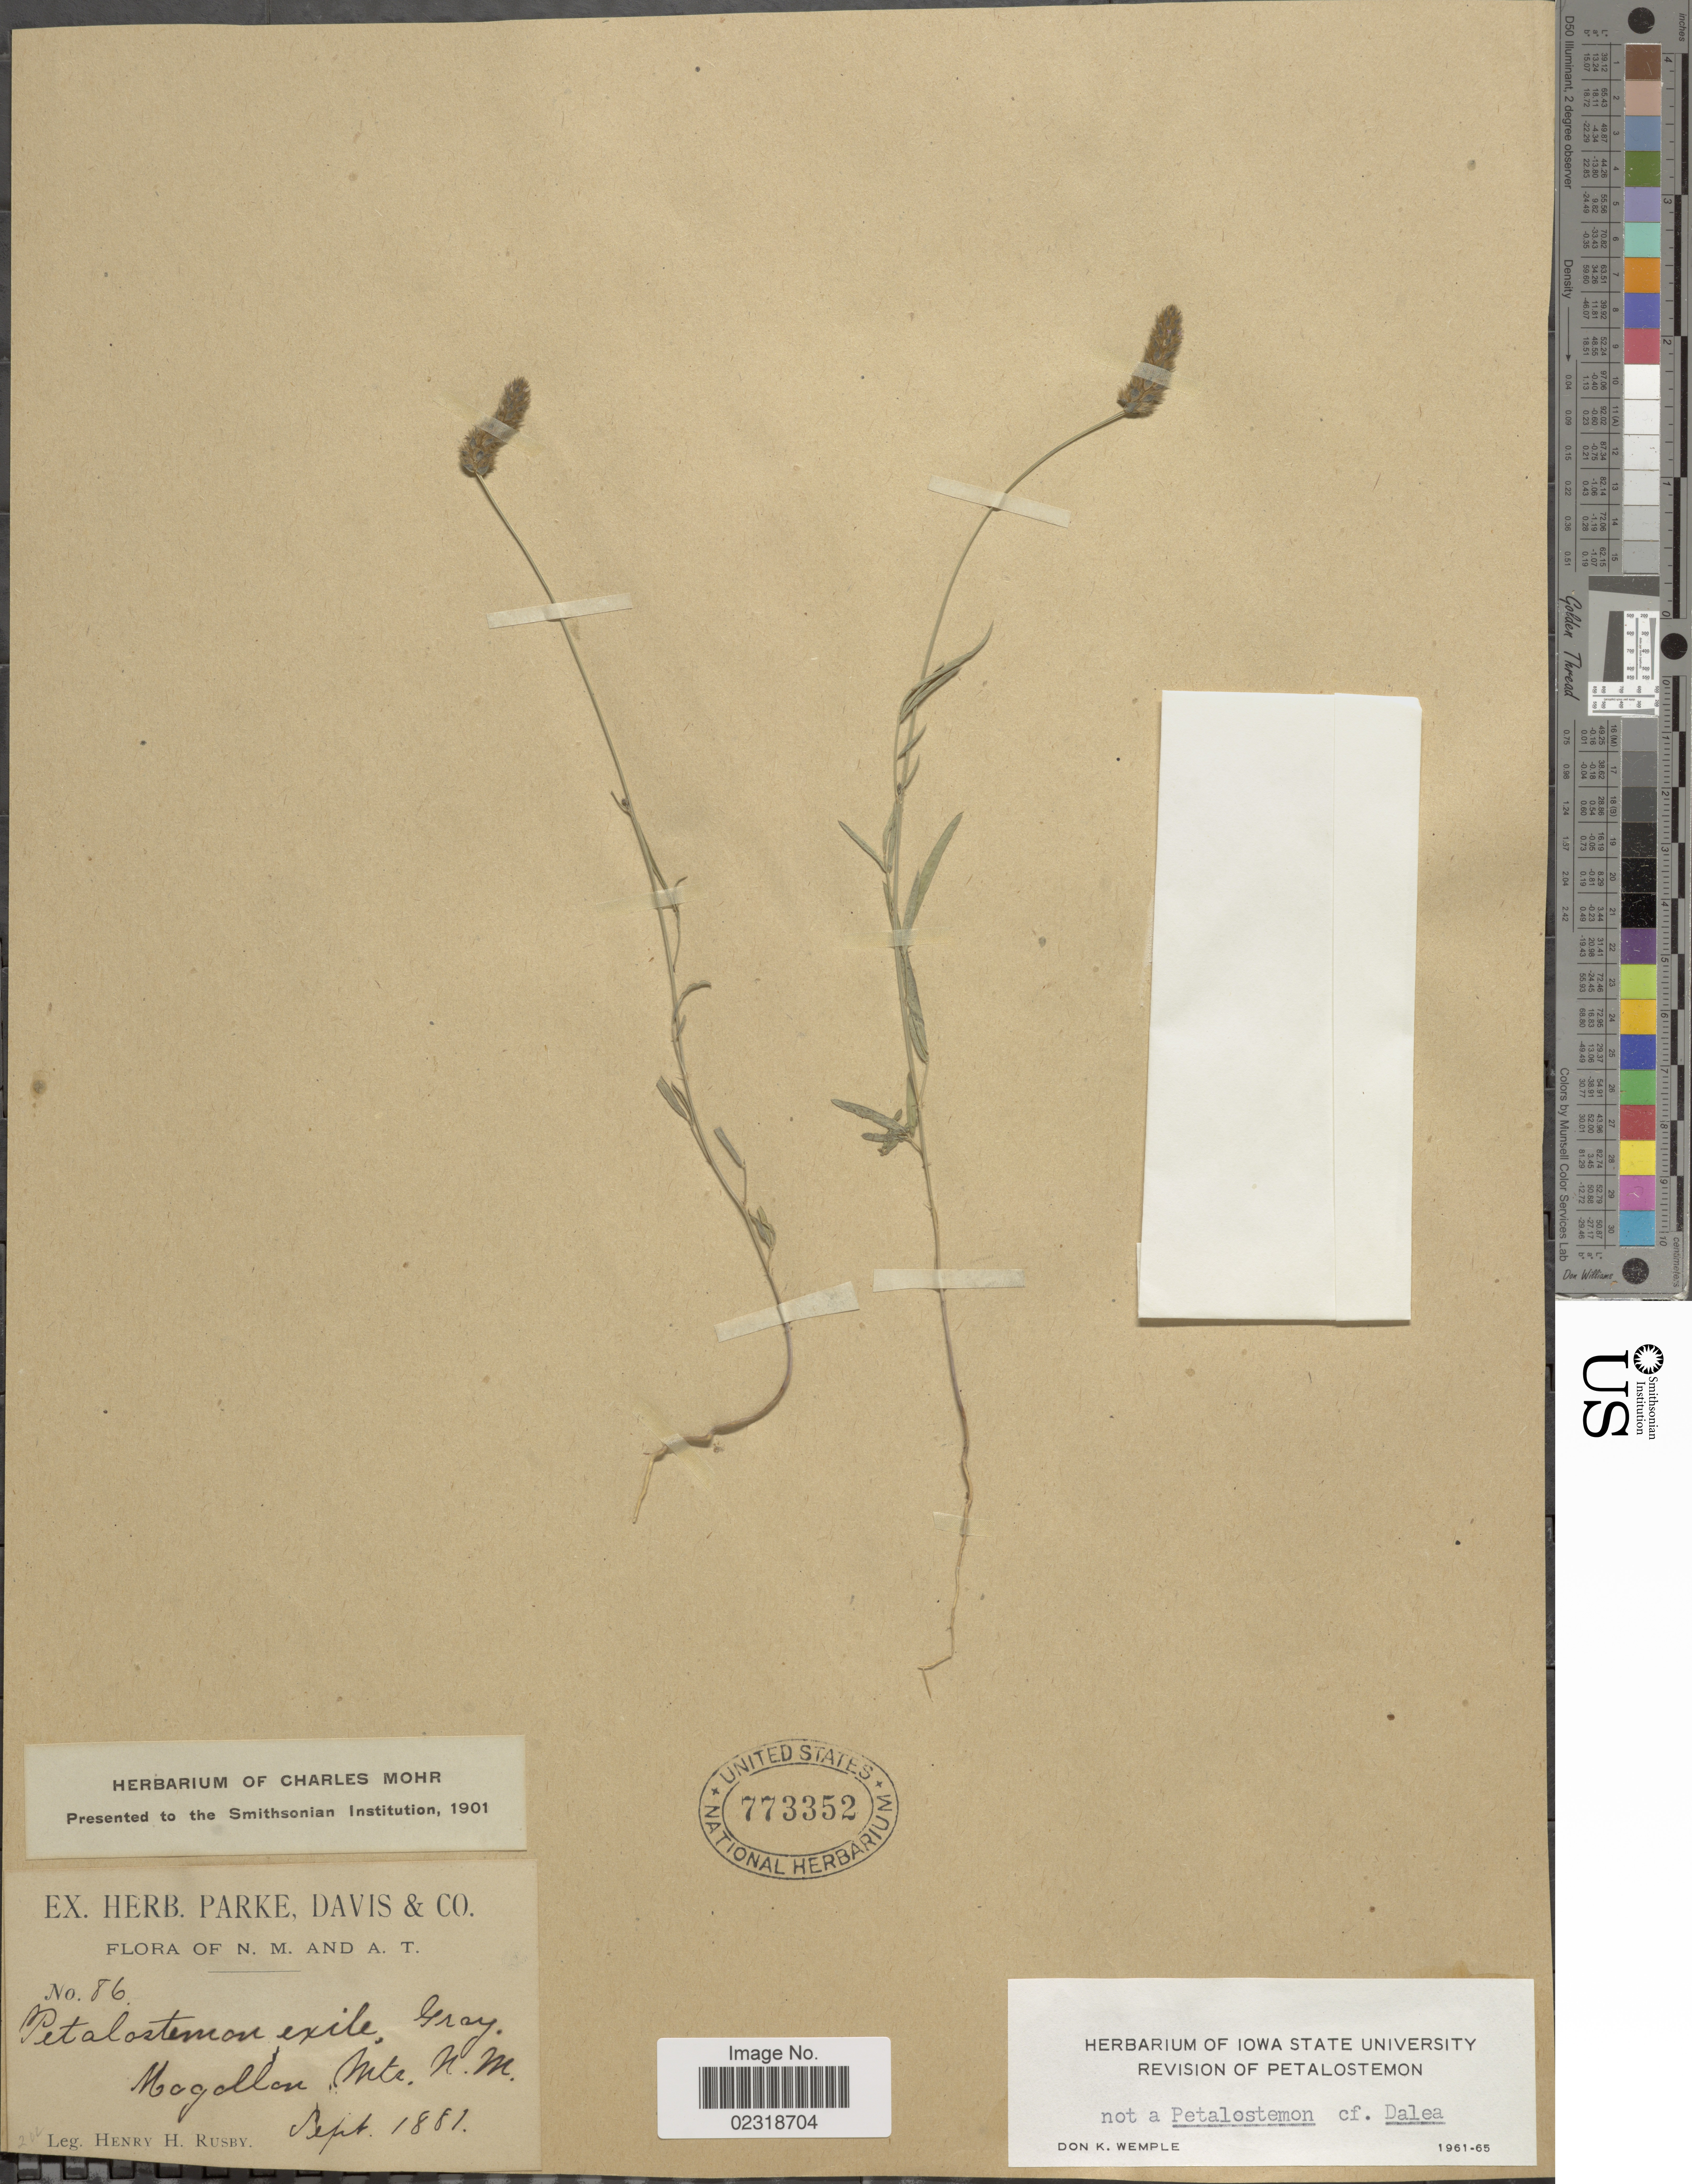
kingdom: Plantae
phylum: Tracheophyta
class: Magnoliopsida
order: Fabales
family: Fabaceae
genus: Dalea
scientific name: Dalea sp.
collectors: H. H. Rusby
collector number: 86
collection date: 1881-09-09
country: United States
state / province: New Mexico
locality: Magallon Mts.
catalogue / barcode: US 773352